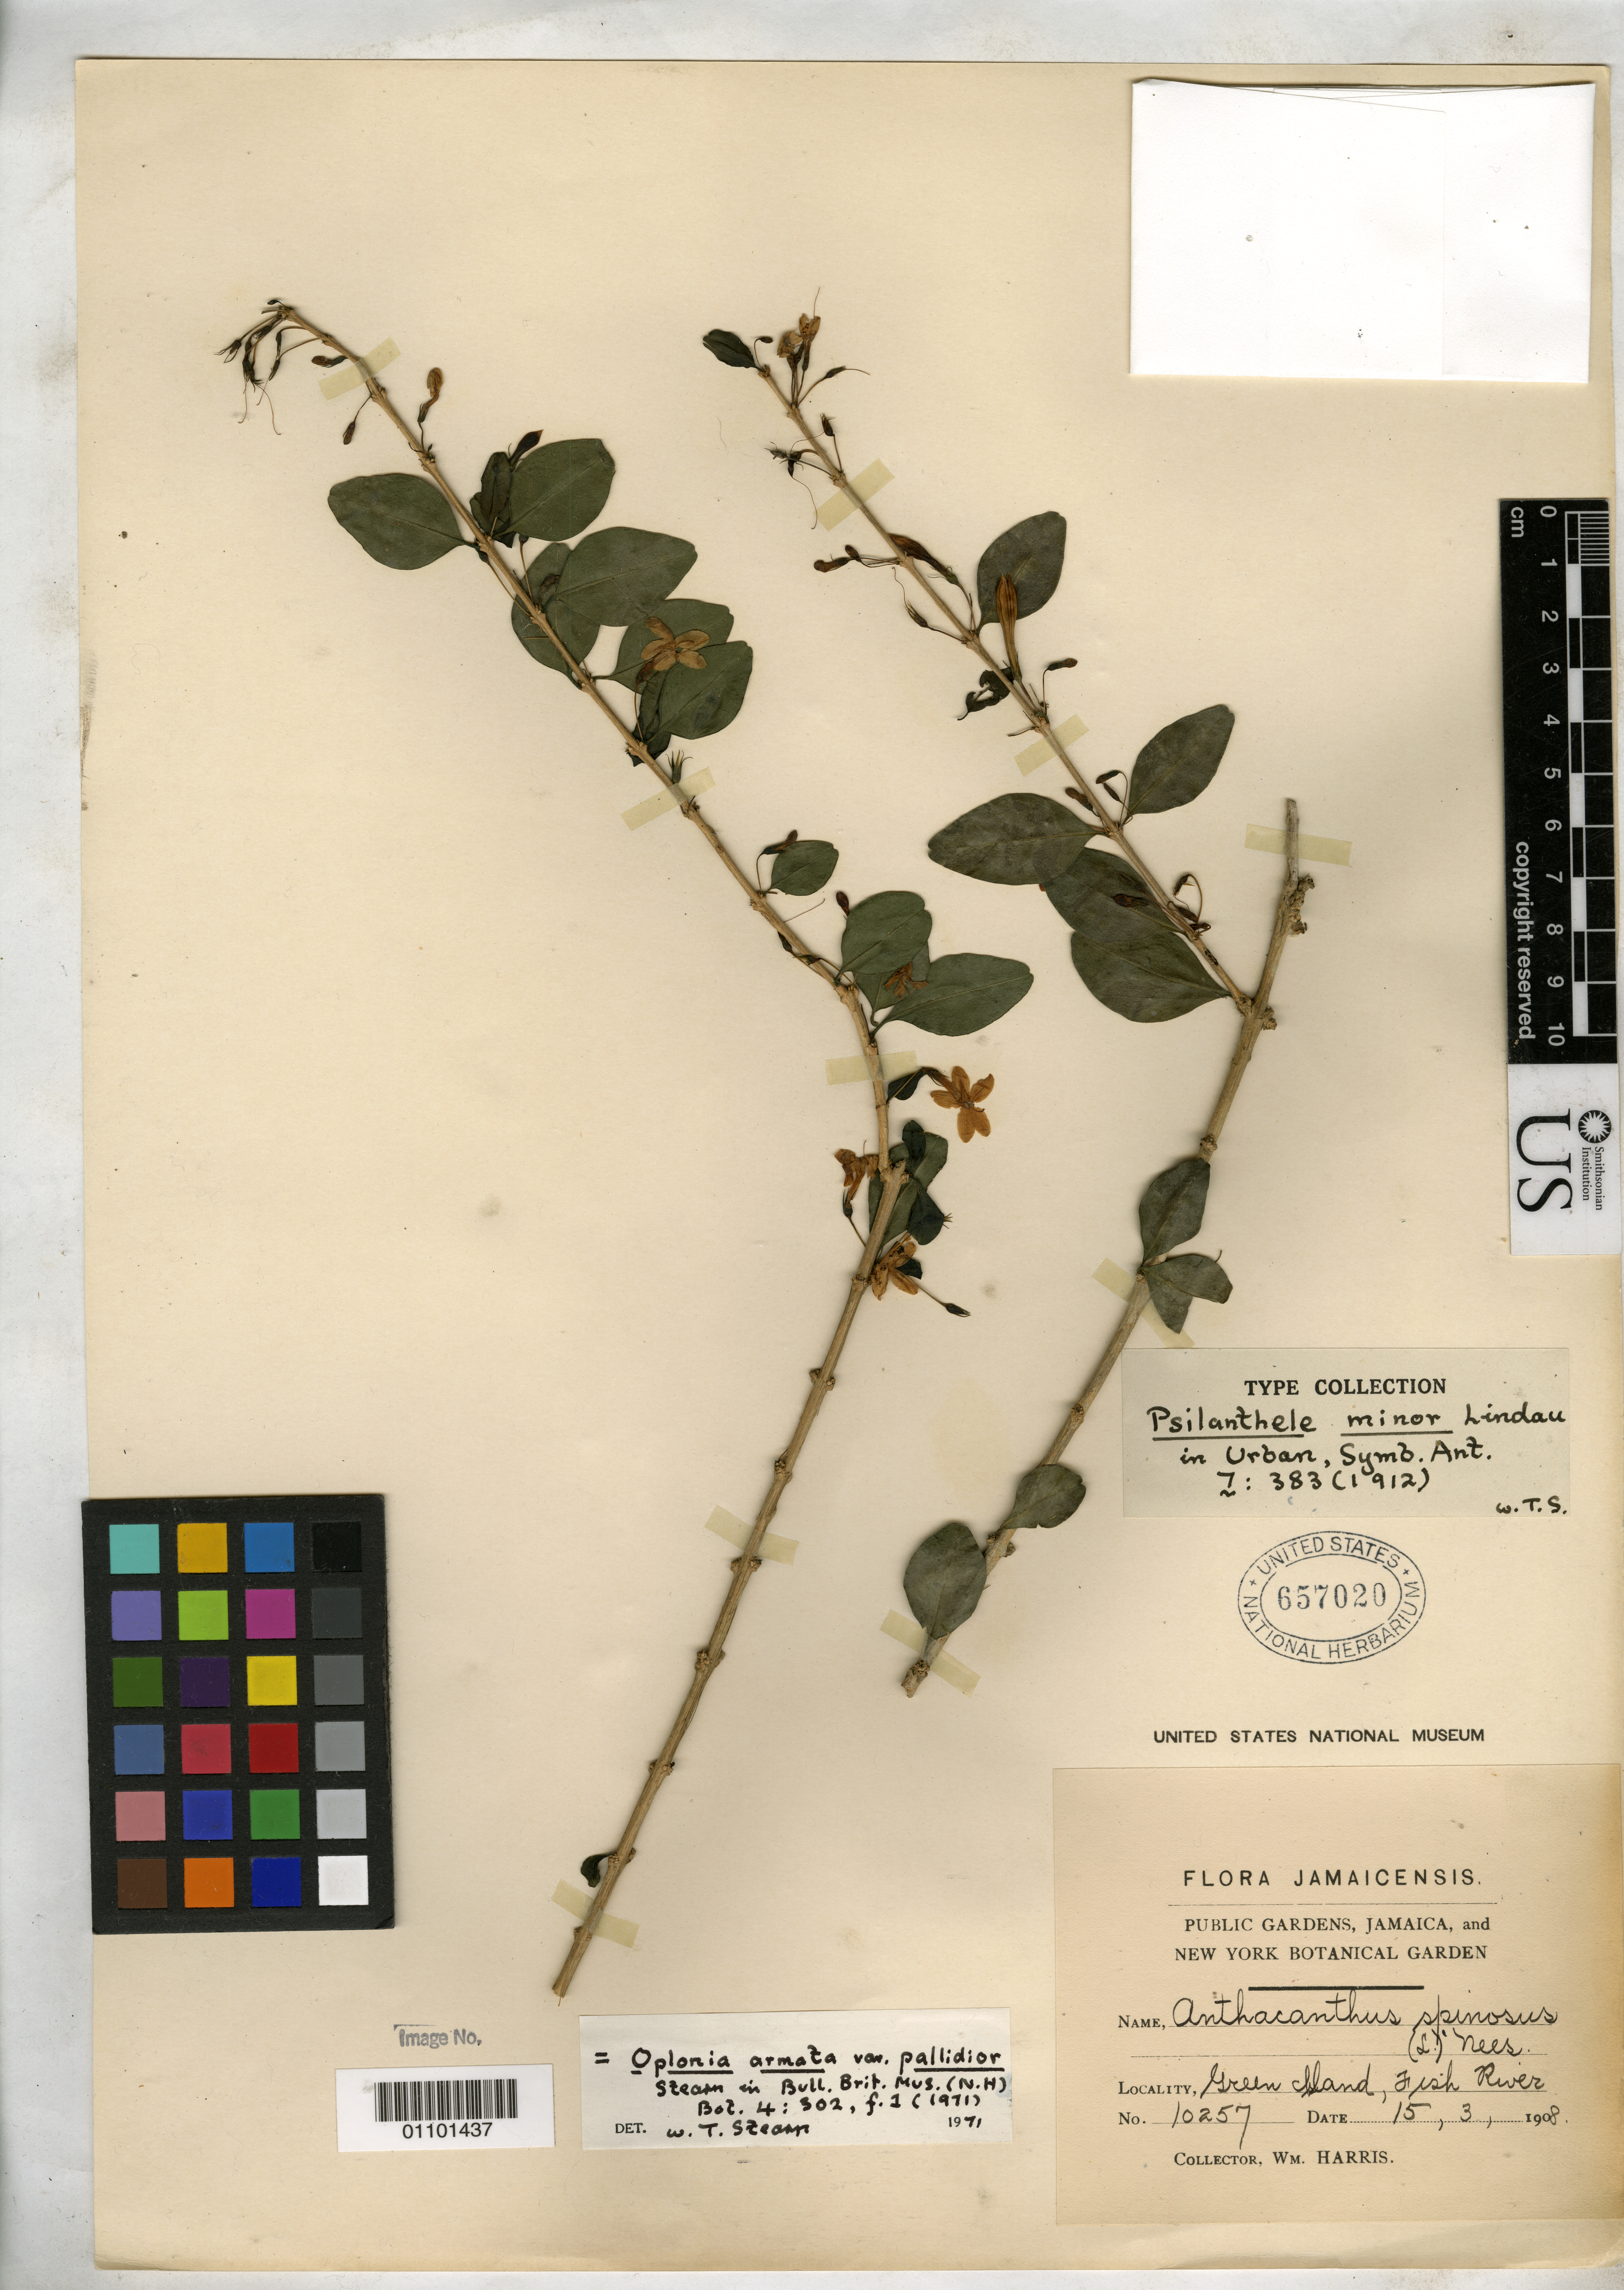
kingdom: Plantae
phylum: Tracheophyta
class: Magnoliopsida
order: Lamiales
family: Acanthaceae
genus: Psilanthele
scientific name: Psilanthele minor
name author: Lindau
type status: Type Collection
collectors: W. H. Harris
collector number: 10257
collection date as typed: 15 Mar 1908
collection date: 1908-03-15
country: Jamaica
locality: Green Island, Fish River.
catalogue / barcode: US 657020